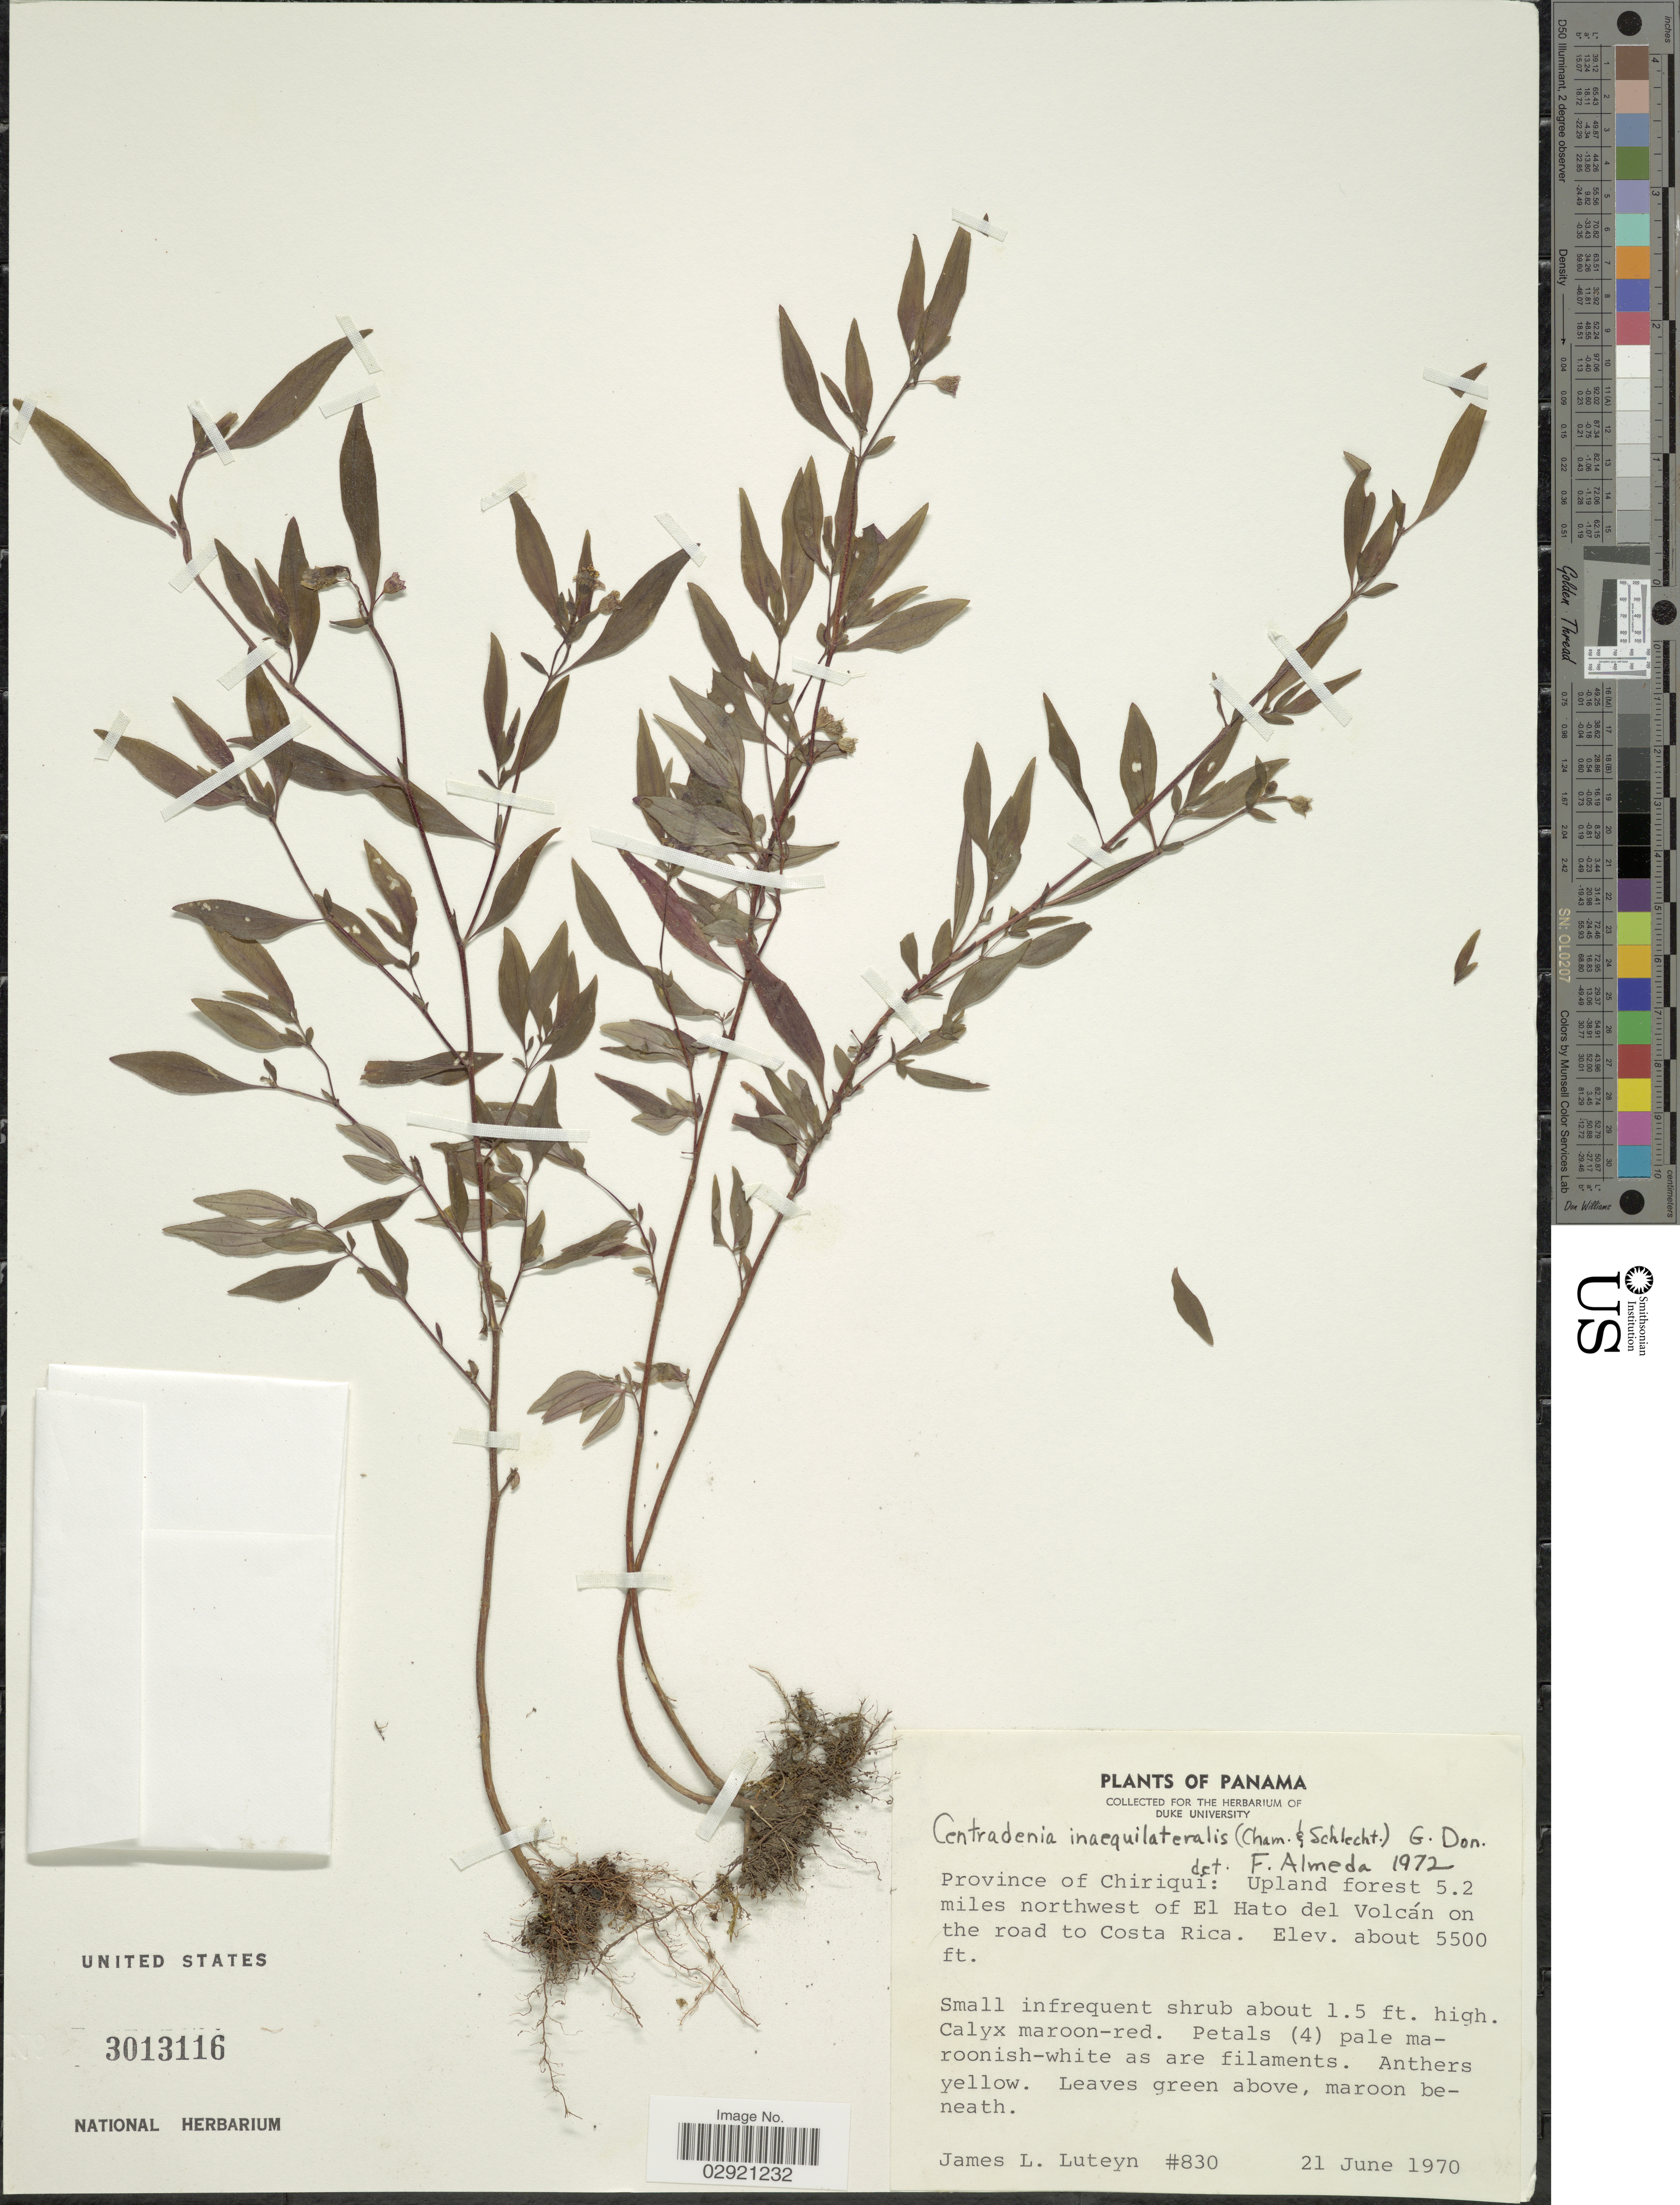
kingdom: Plantae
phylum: Tracheophyta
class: Magnoliopsida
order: Myrtales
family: Melastomataceae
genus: Centradenia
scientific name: Centradenia inaequilateralis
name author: (Gleason) G. Don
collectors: J. L. Luteyn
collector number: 830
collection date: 1970-06-21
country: Panama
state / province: Chiriqui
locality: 5.2 miles northwest of El Hato del Volcán on the road to Costa Rica.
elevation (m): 1676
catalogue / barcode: US 3013116